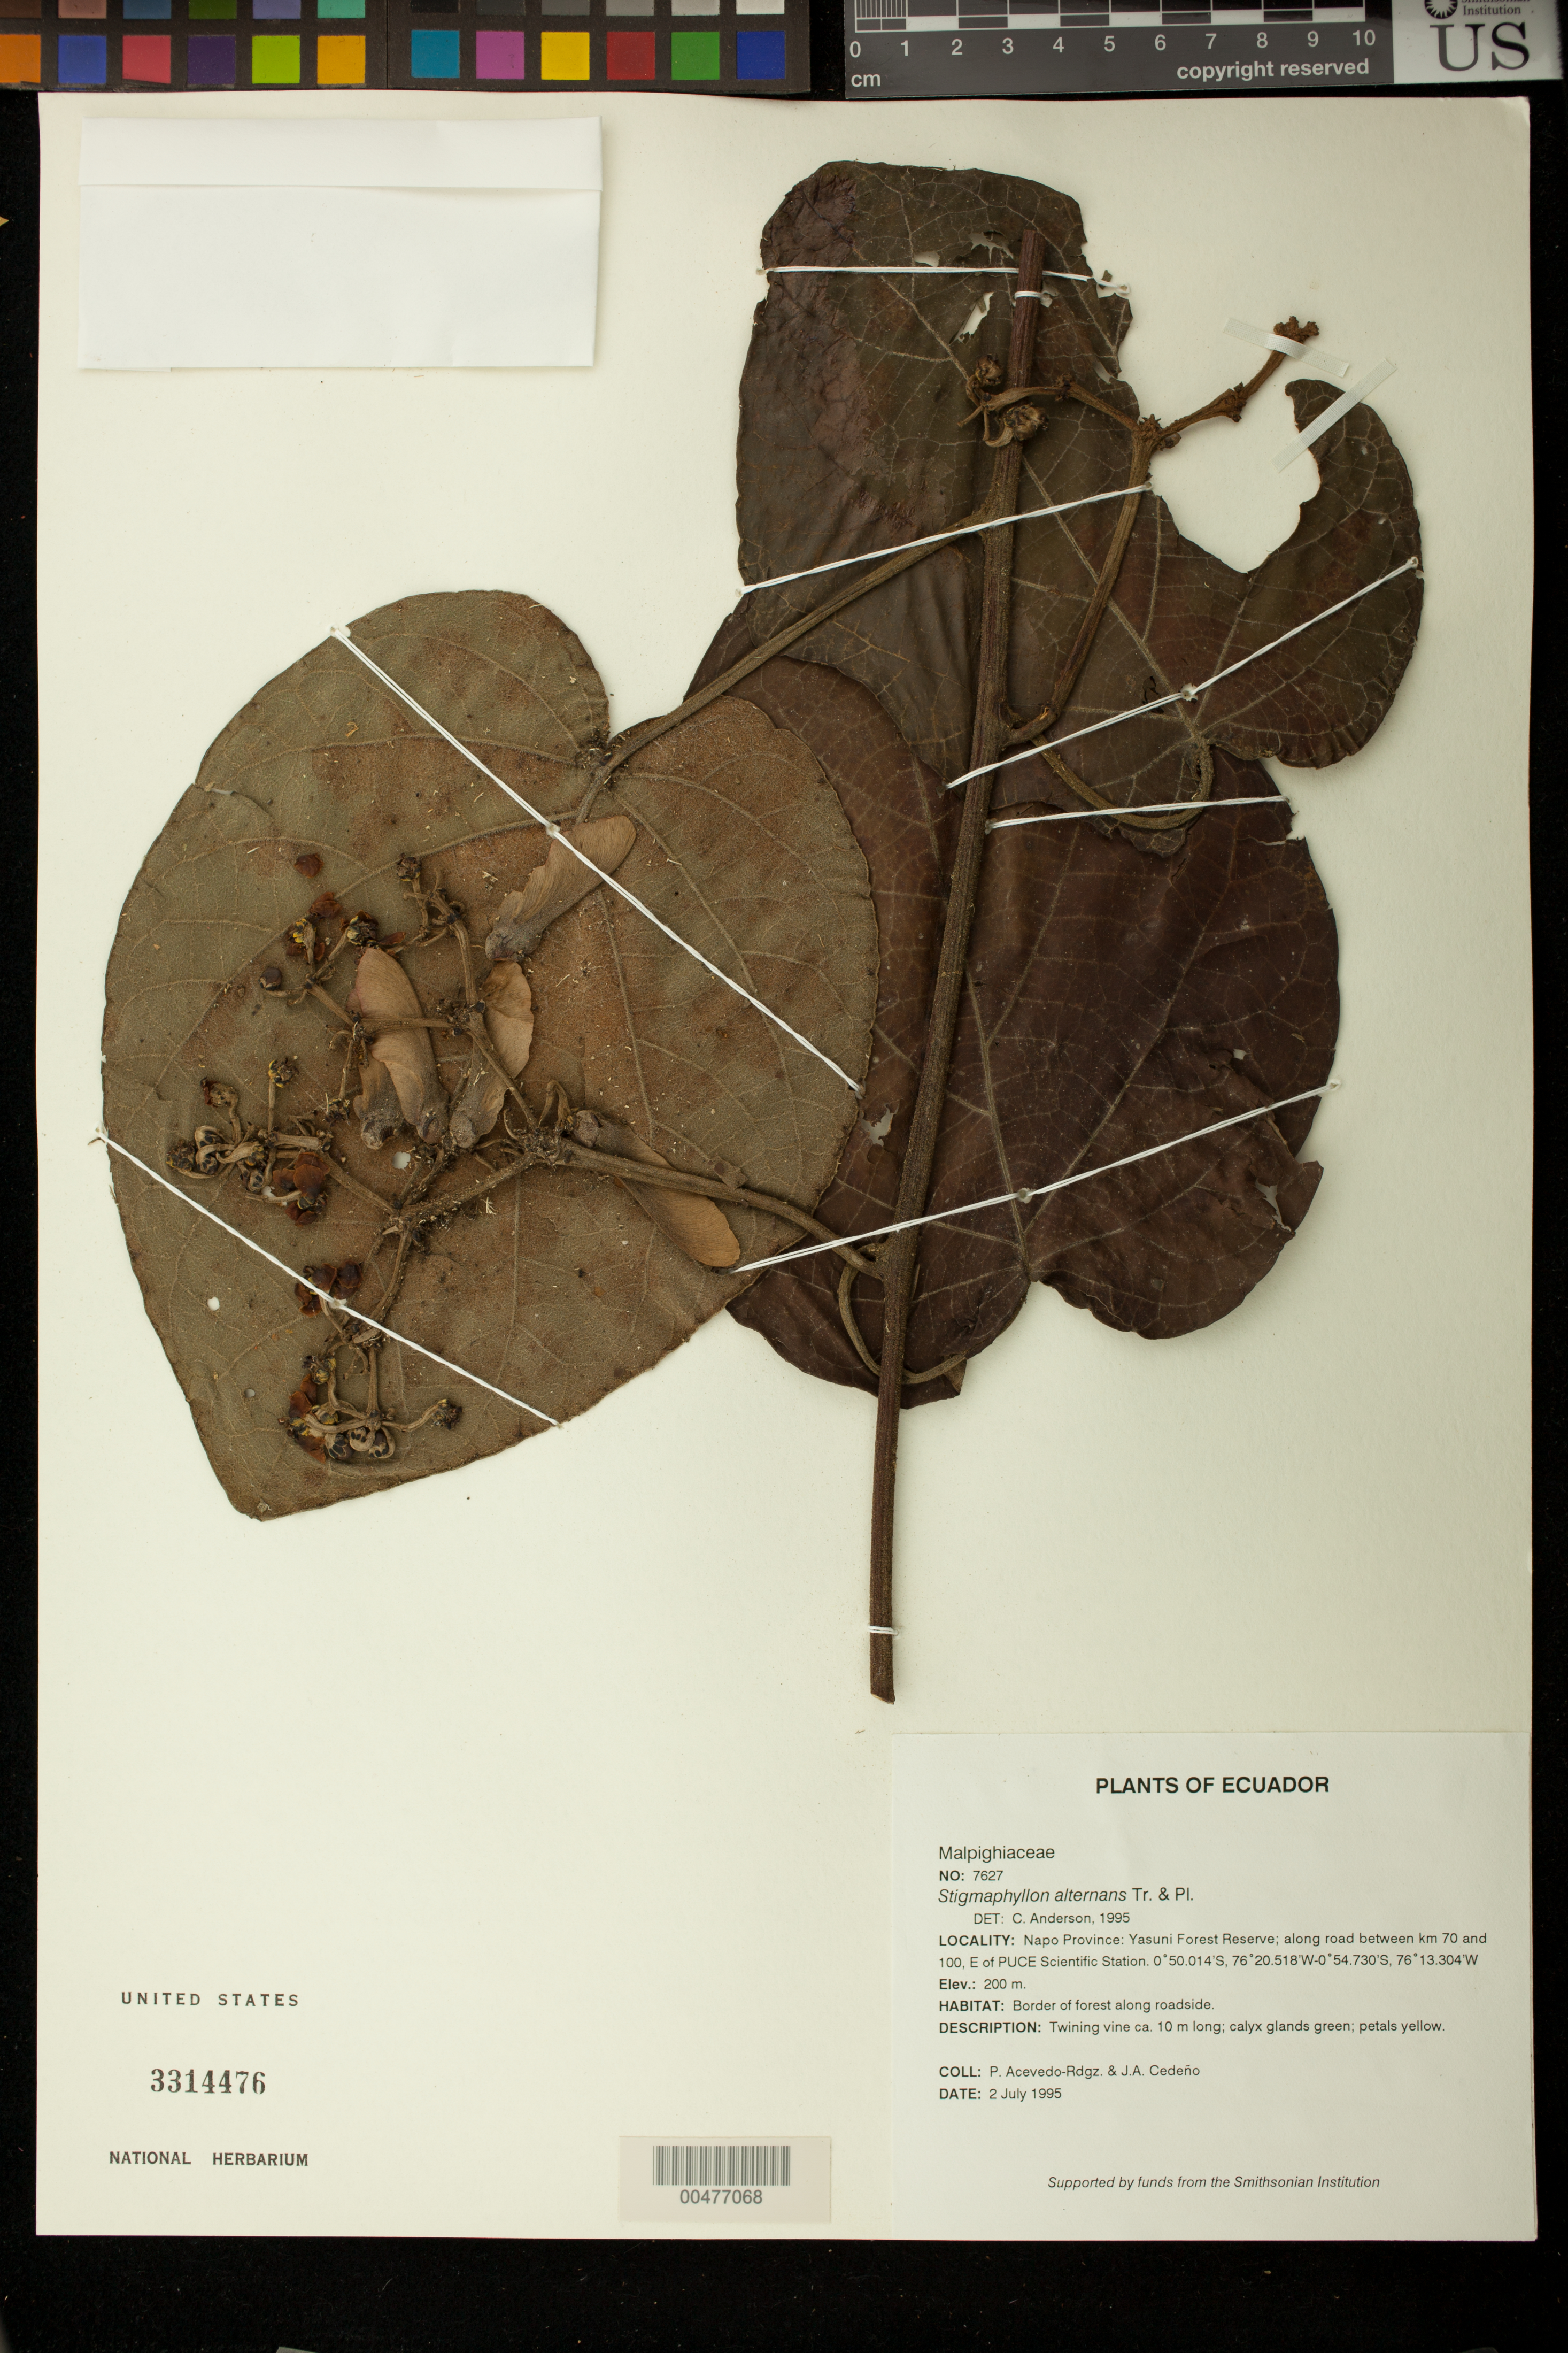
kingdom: Plantae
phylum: Tracheophyta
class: Magnoliopsida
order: Malpighiales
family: Malpighiaceae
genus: Stigmaphyllon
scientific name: Stigmaphyllon alternans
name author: Triana & Planch.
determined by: Anderson, C.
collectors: P. Acevedo-Rodr. & J. A. Cedeño M.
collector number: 7627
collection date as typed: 02 Jul 1995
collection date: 1995-07-02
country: Ecuador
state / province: Napo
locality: Napo Province: Yasuni Forest Reserve; along road between km 70 and 100, E of PUCE Scientific Station.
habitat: Border of forest along roadside.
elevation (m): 200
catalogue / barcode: US 3314476